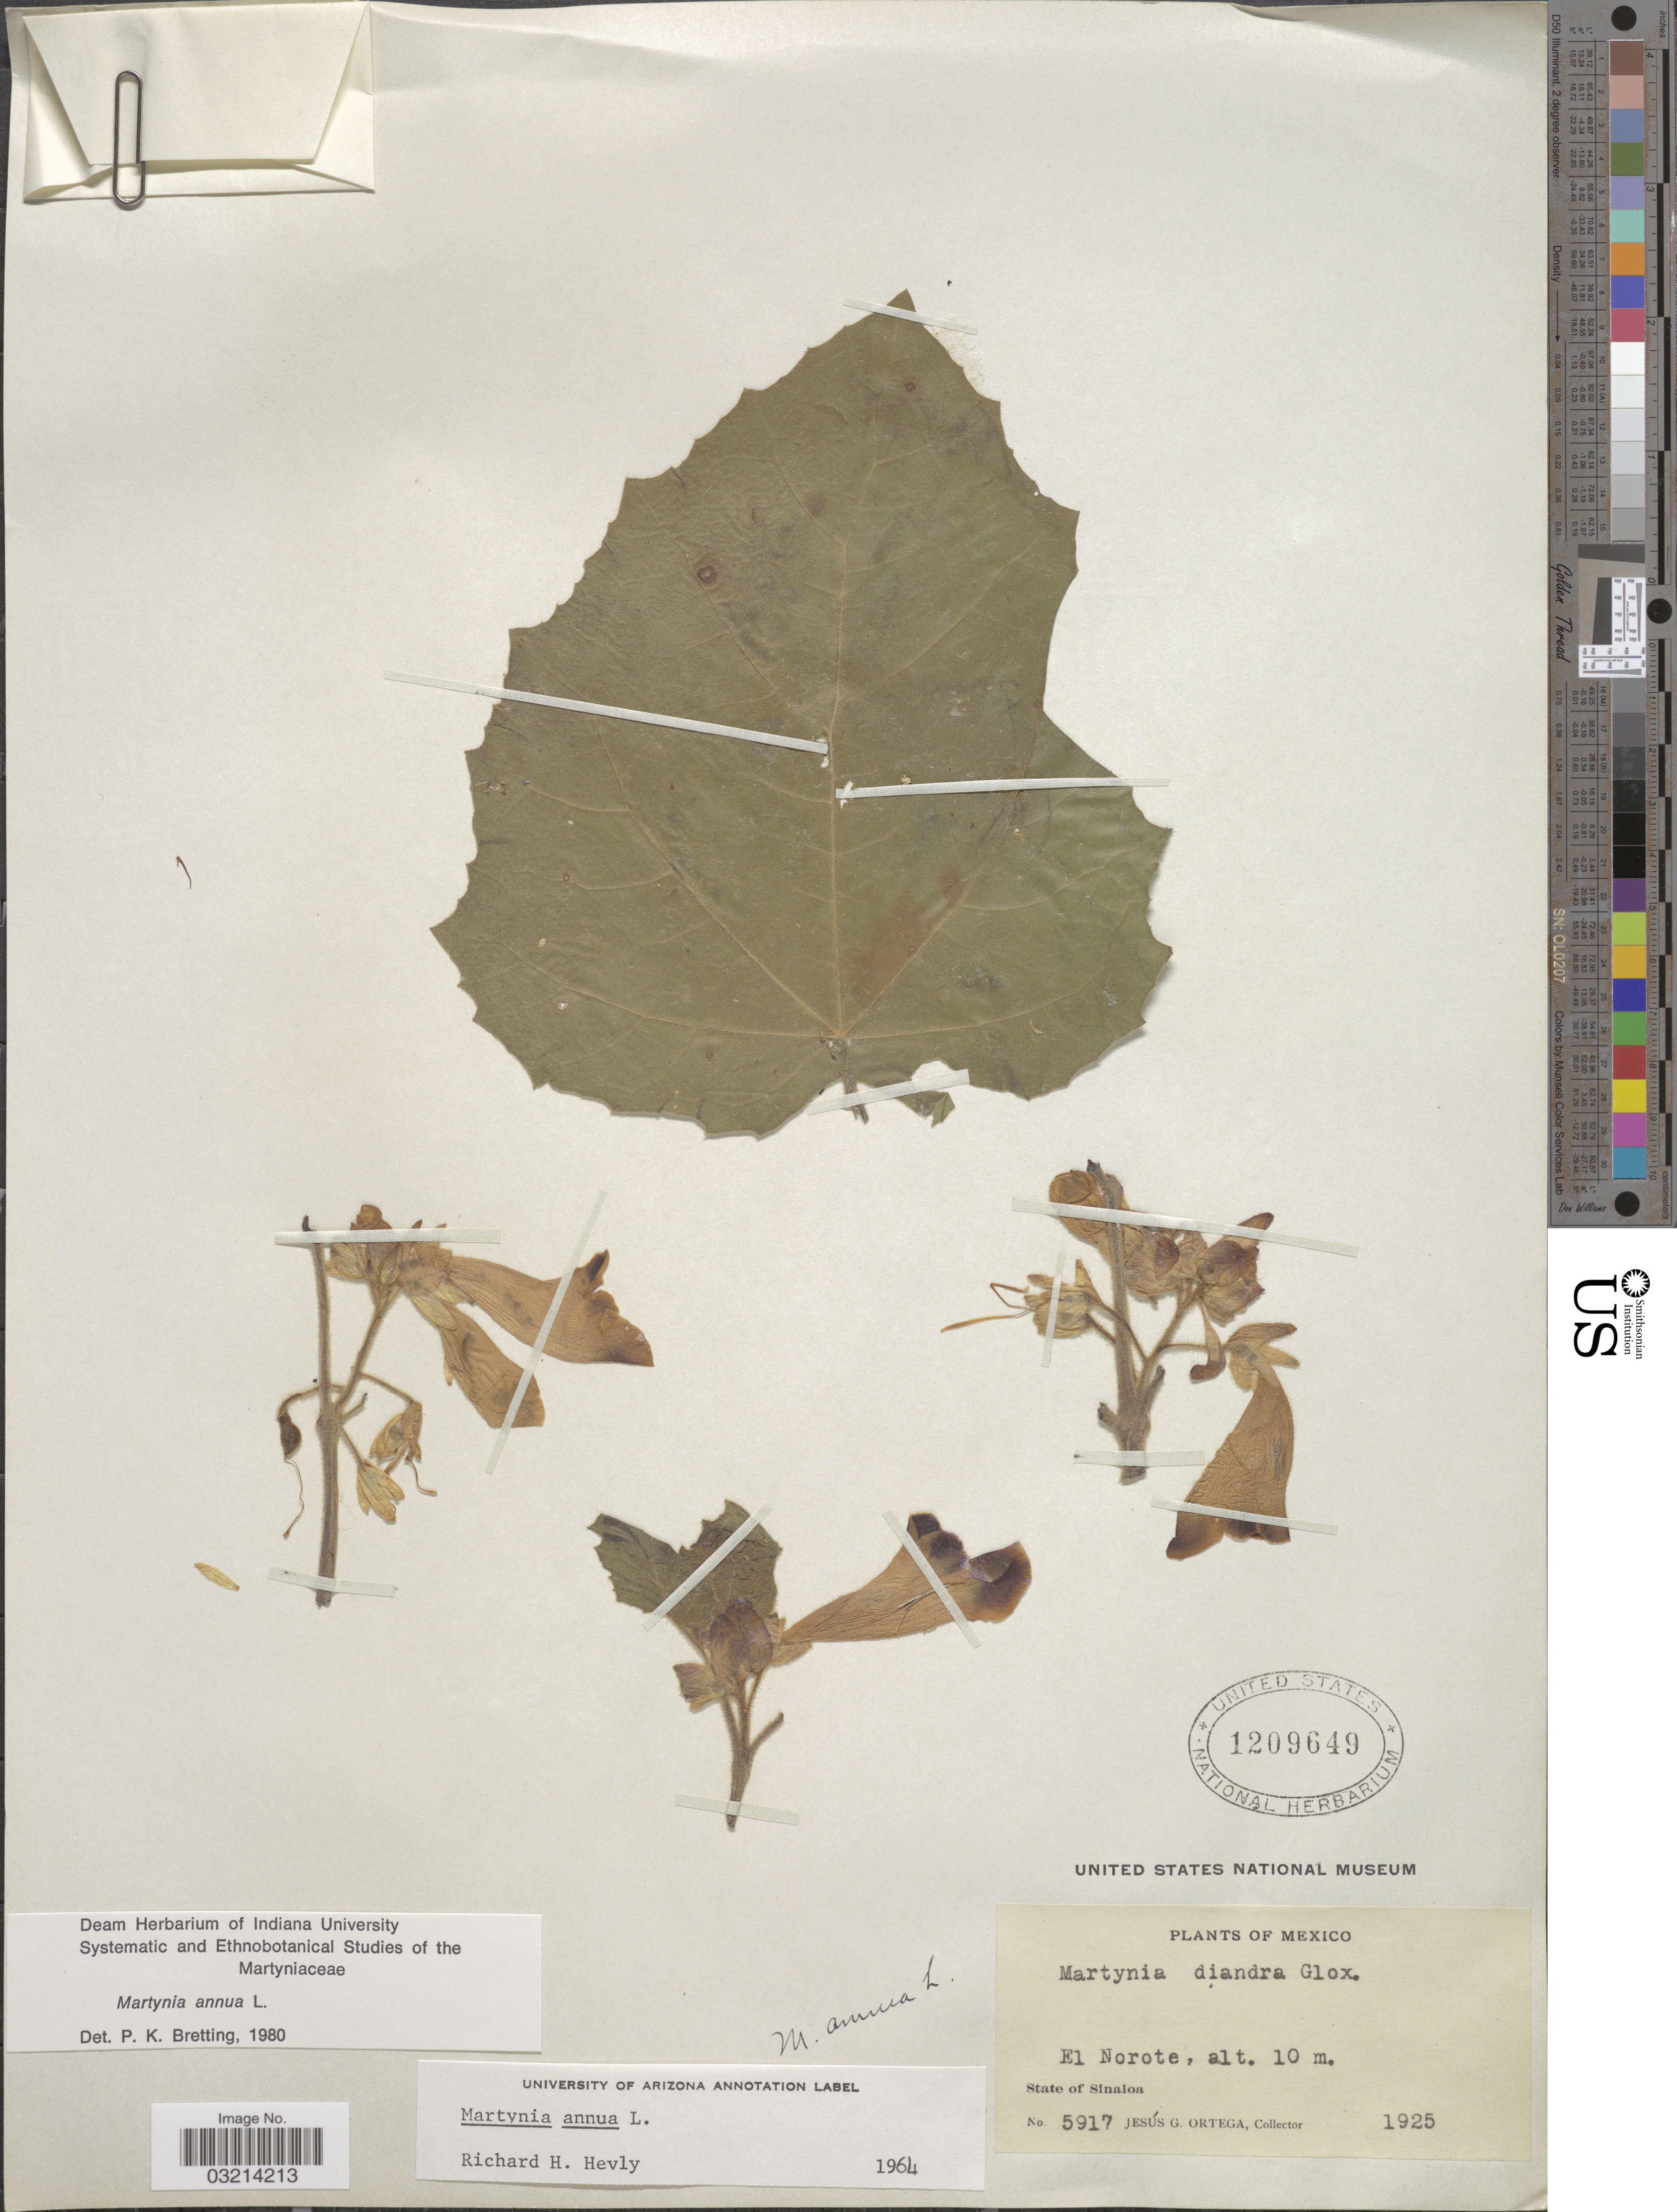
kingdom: Plantae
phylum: Tracheophyta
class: Magnoliopsida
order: Lamiales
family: Martyniaceae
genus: Martynia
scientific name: Martynia annua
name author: L.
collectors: J. Ortega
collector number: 5917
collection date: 1925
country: Mexico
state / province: Sinaloa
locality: El Norote.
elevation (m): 10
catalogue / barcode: US 1209649